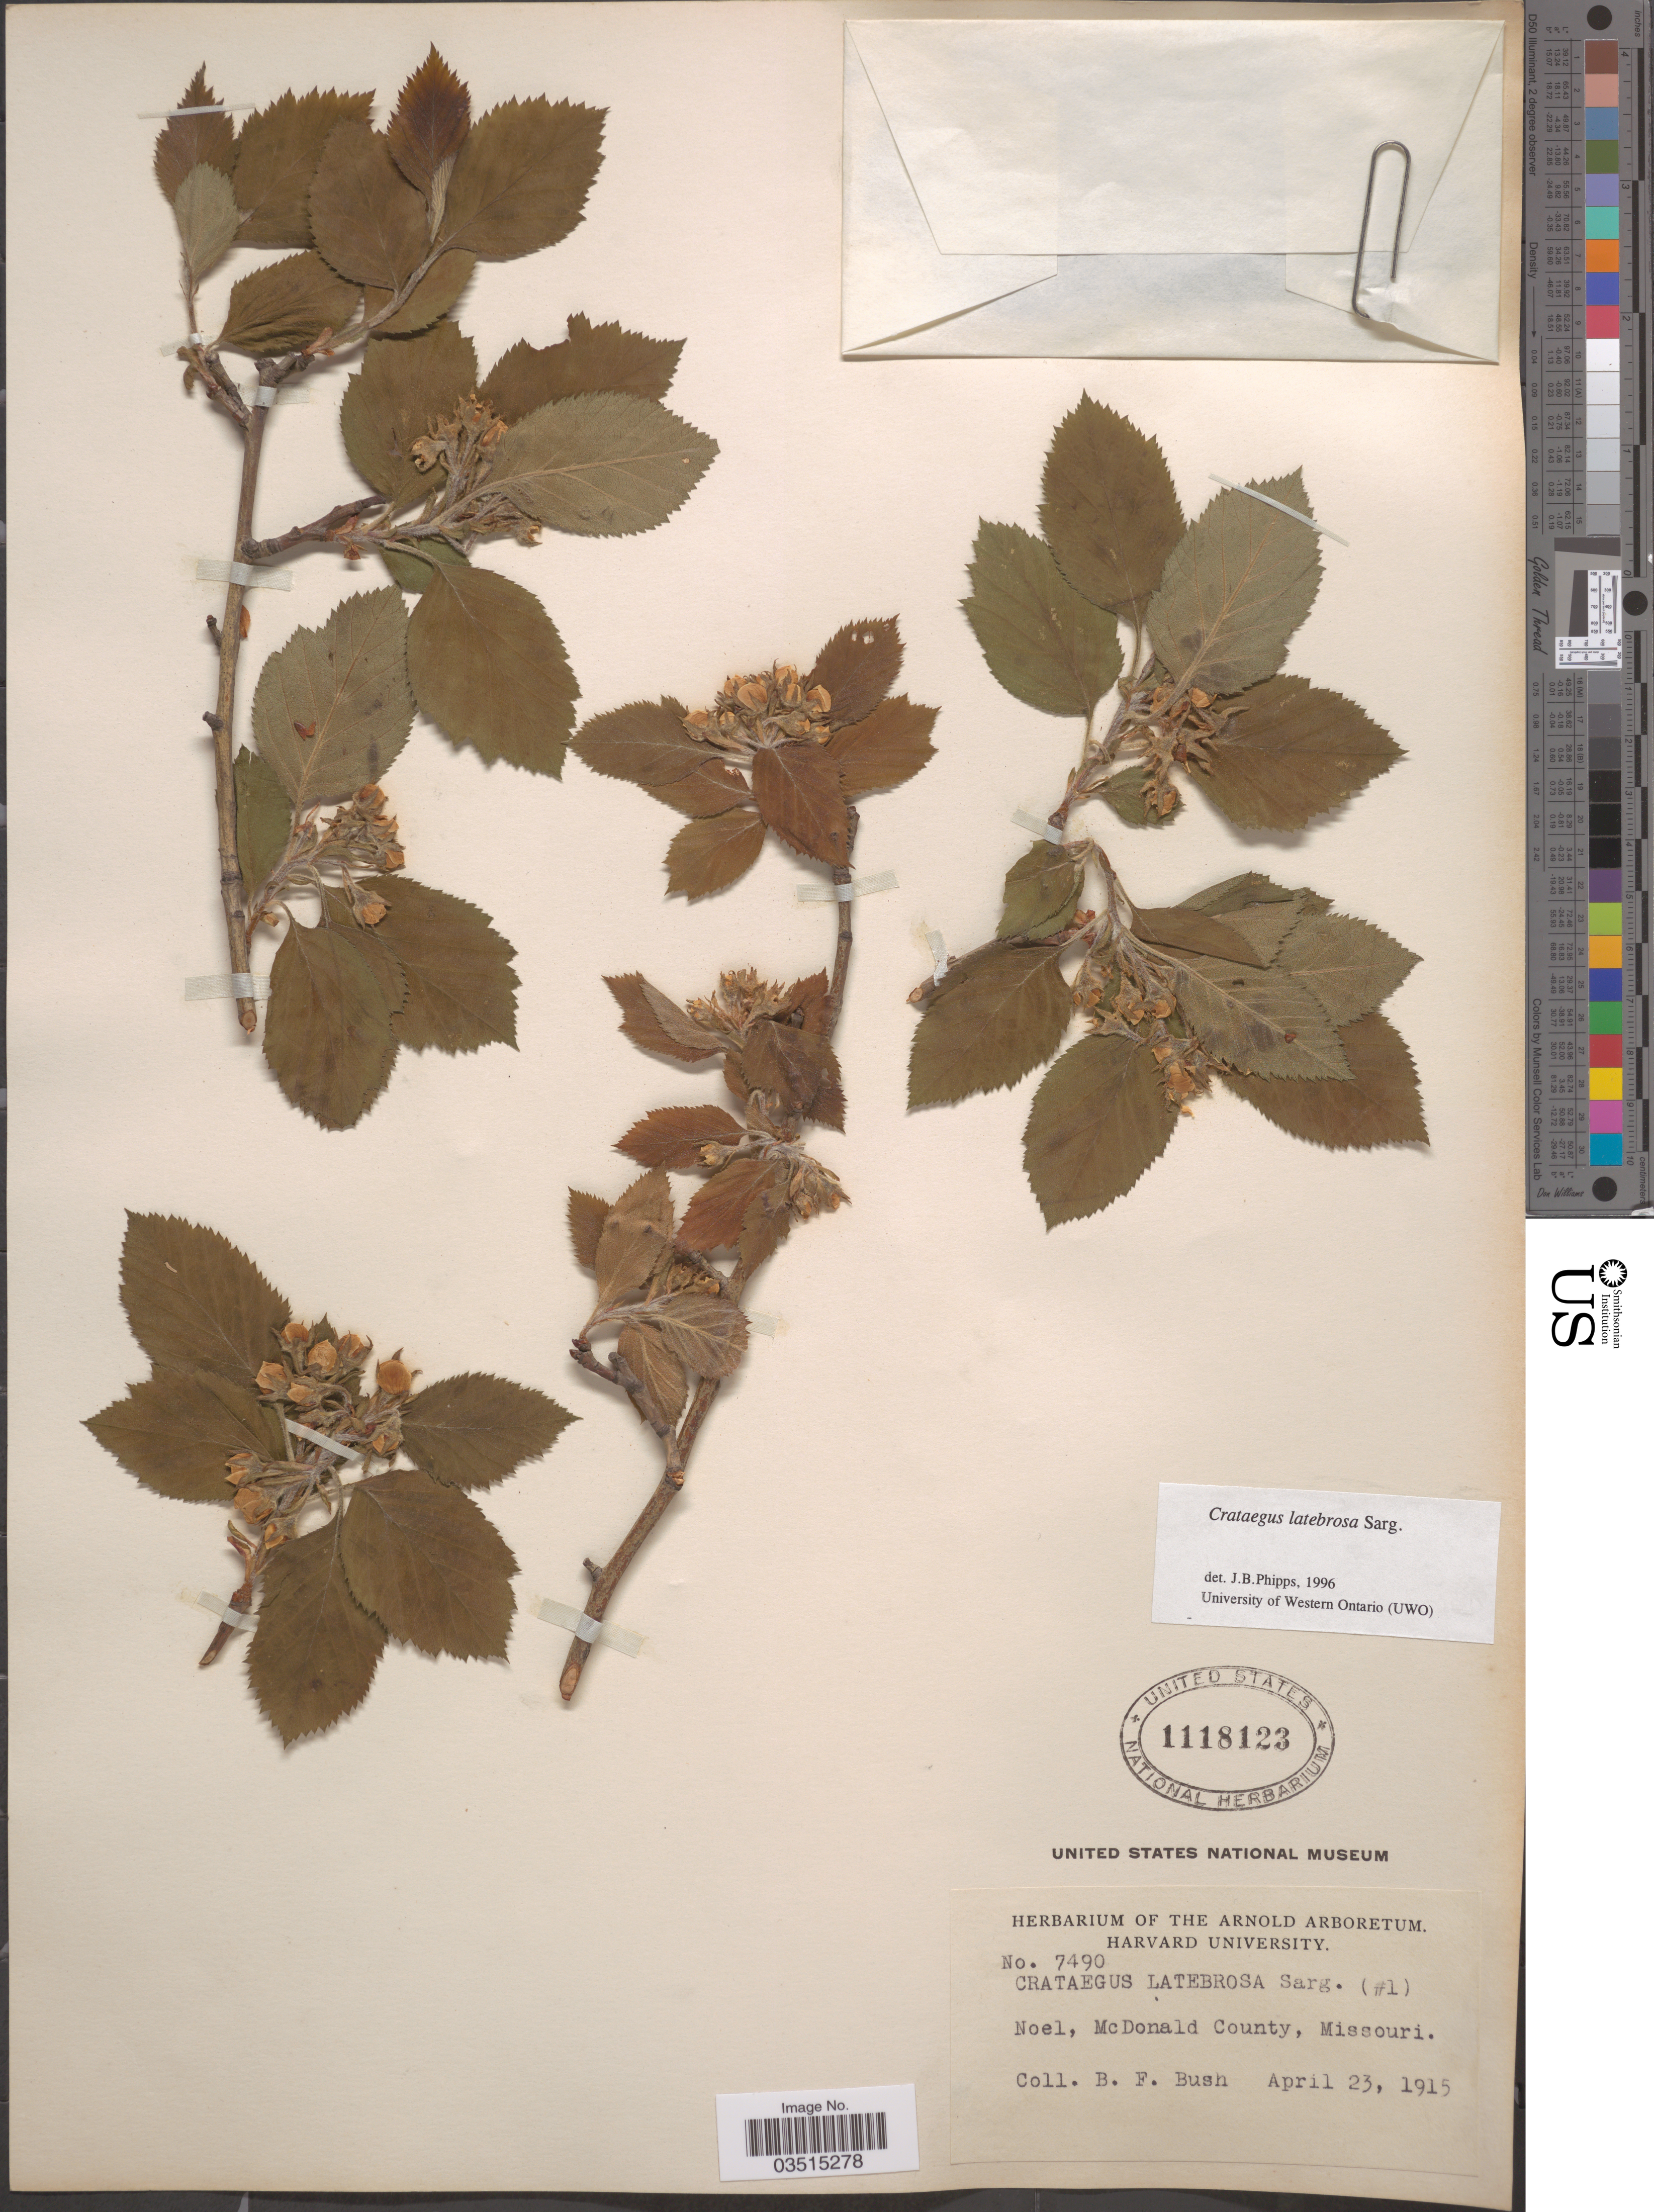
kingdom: Plantae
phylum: Tracheophyta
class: Magnoliopsida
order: Rosales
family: Rosaceae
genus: Crataegus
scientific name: Crataegus latebrosa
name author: Sarg.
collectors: B. F. Bush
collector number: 7490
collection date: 1915-04-23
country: United States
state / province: Missouri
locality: Noel, McDonald County.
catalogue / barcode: US 1118123